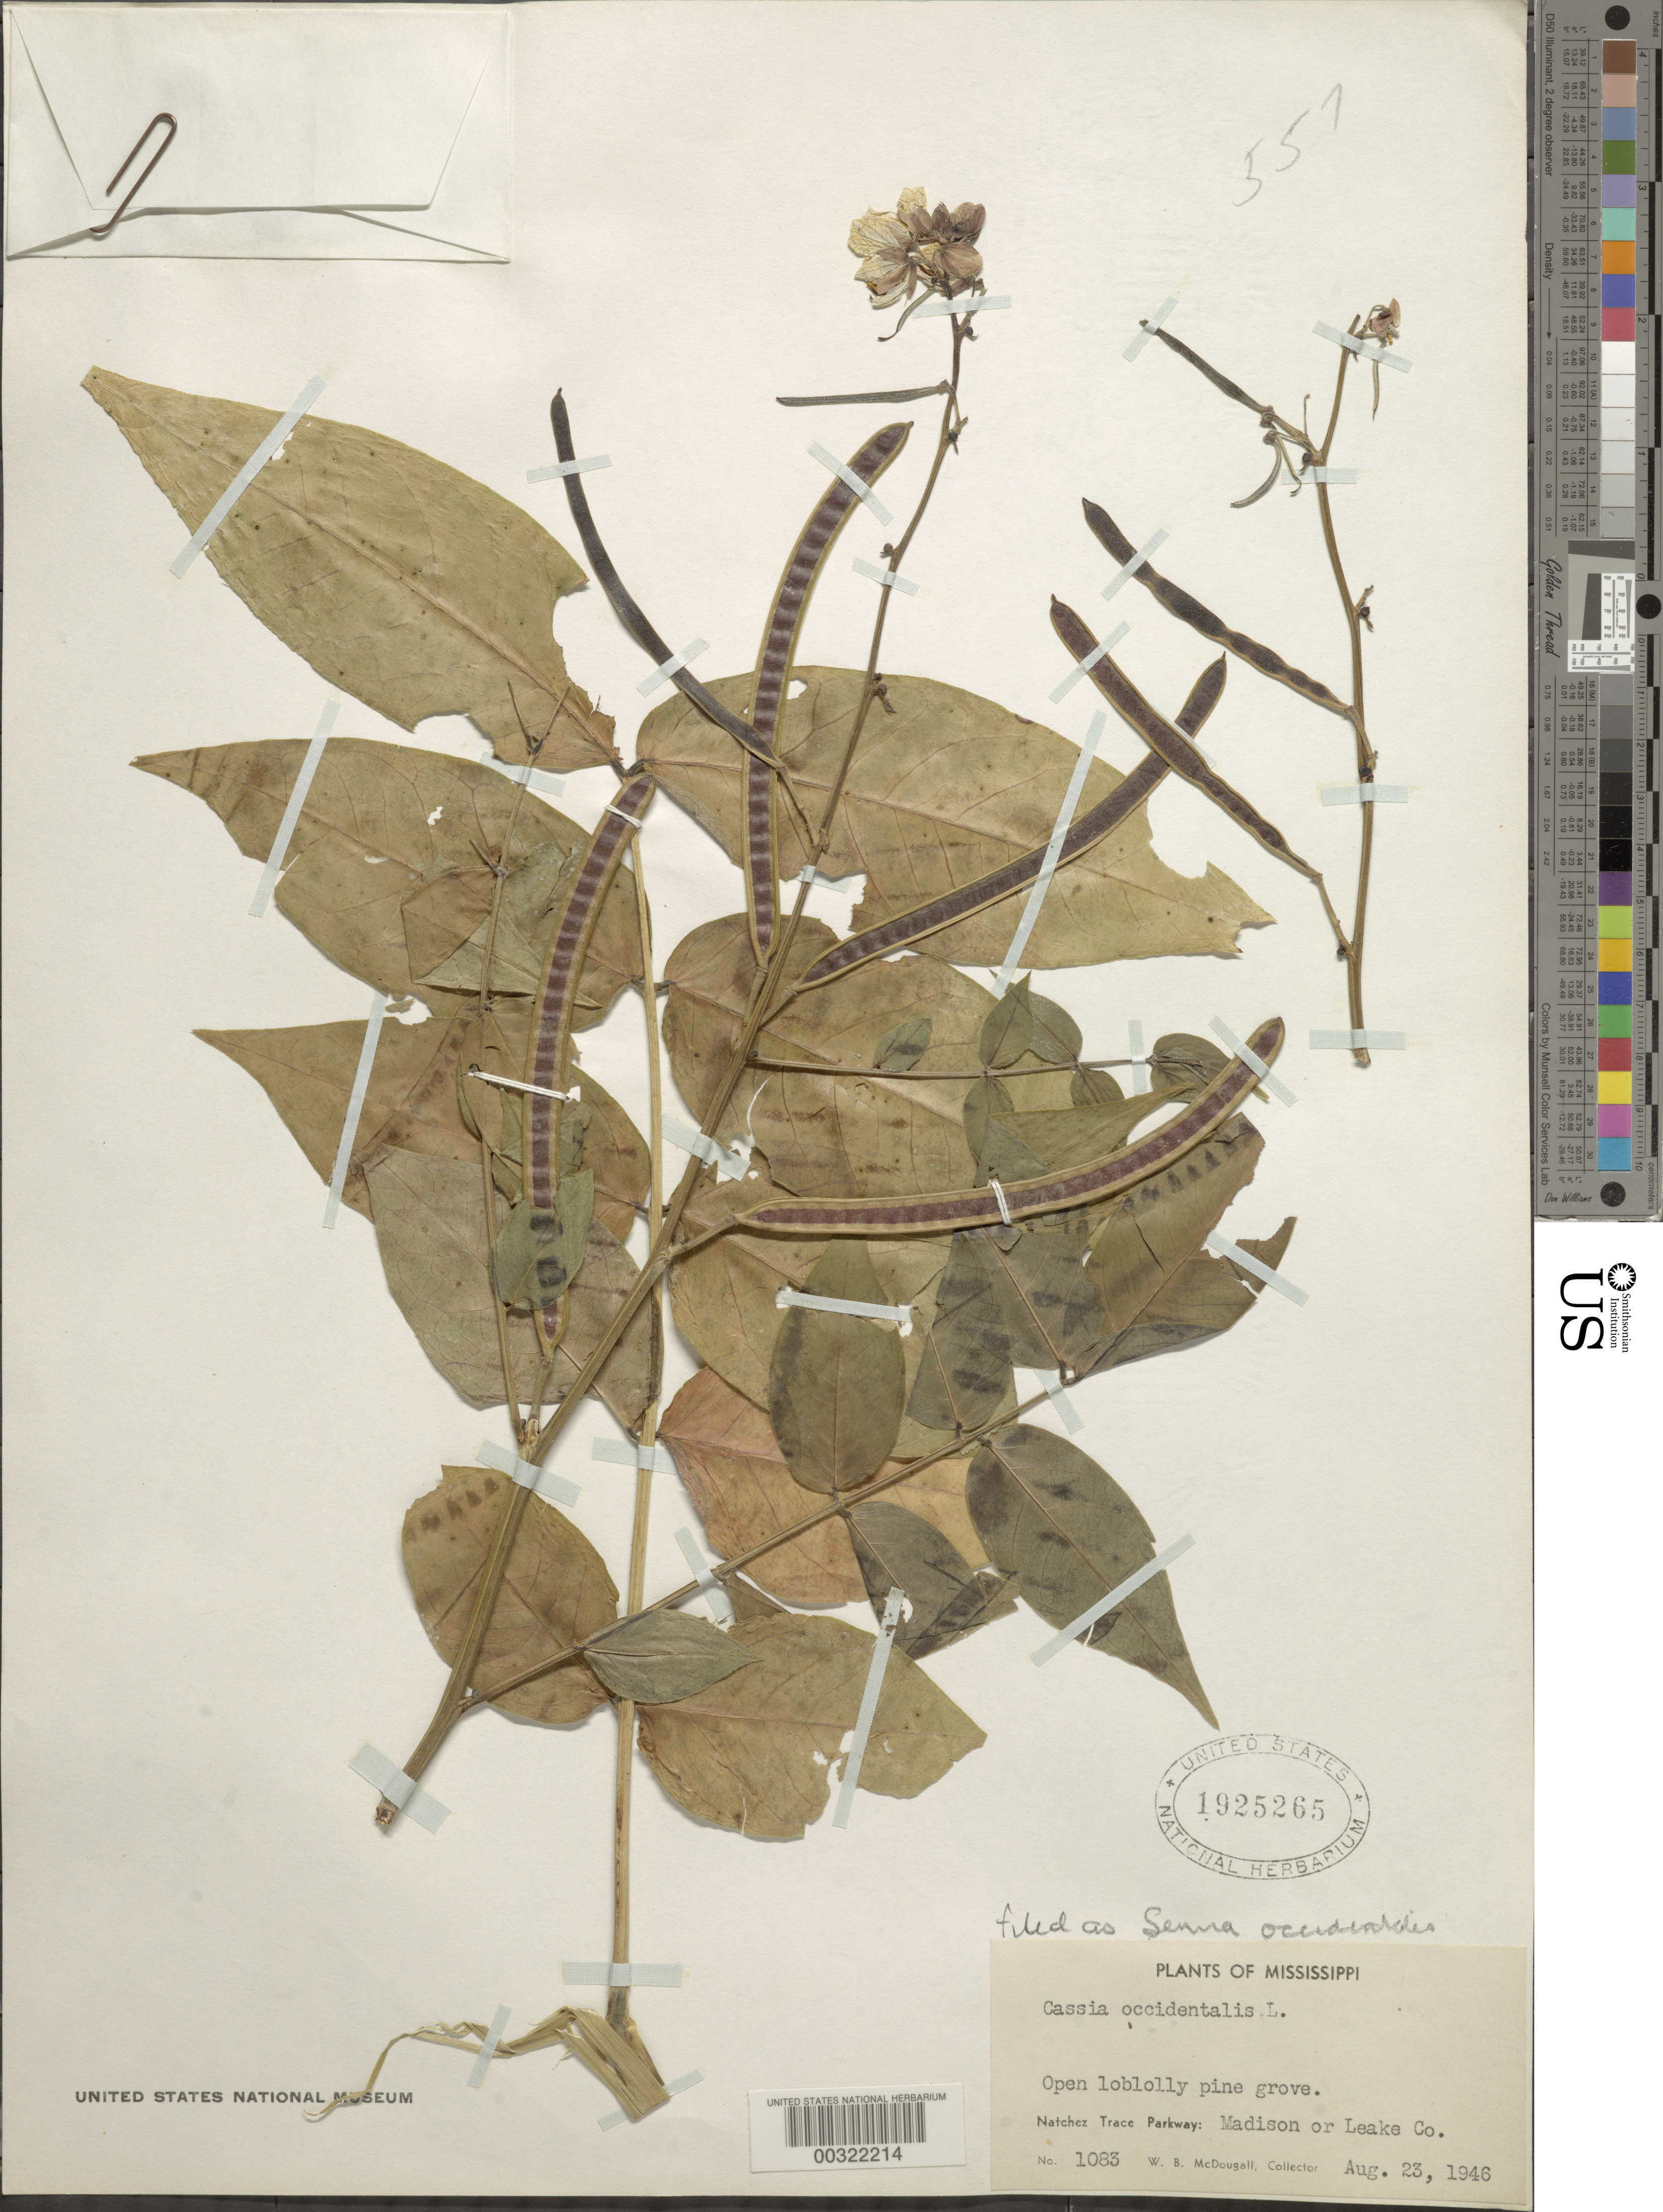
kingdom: Plantae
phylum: Tracheophyta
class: Magnoliopsida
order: Fabales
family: Fabaceae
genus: Senna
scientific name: Senna occidentalis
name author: (L.) Link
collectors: W. B. McDougall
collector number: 1083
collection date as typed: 23 Aug 1946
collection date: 1946-08-23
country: United States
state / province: Mississippi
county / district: Leake / Madison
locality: Natchez Trace Parkway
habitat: Open loblolly pine grove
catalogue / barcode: US 1925265